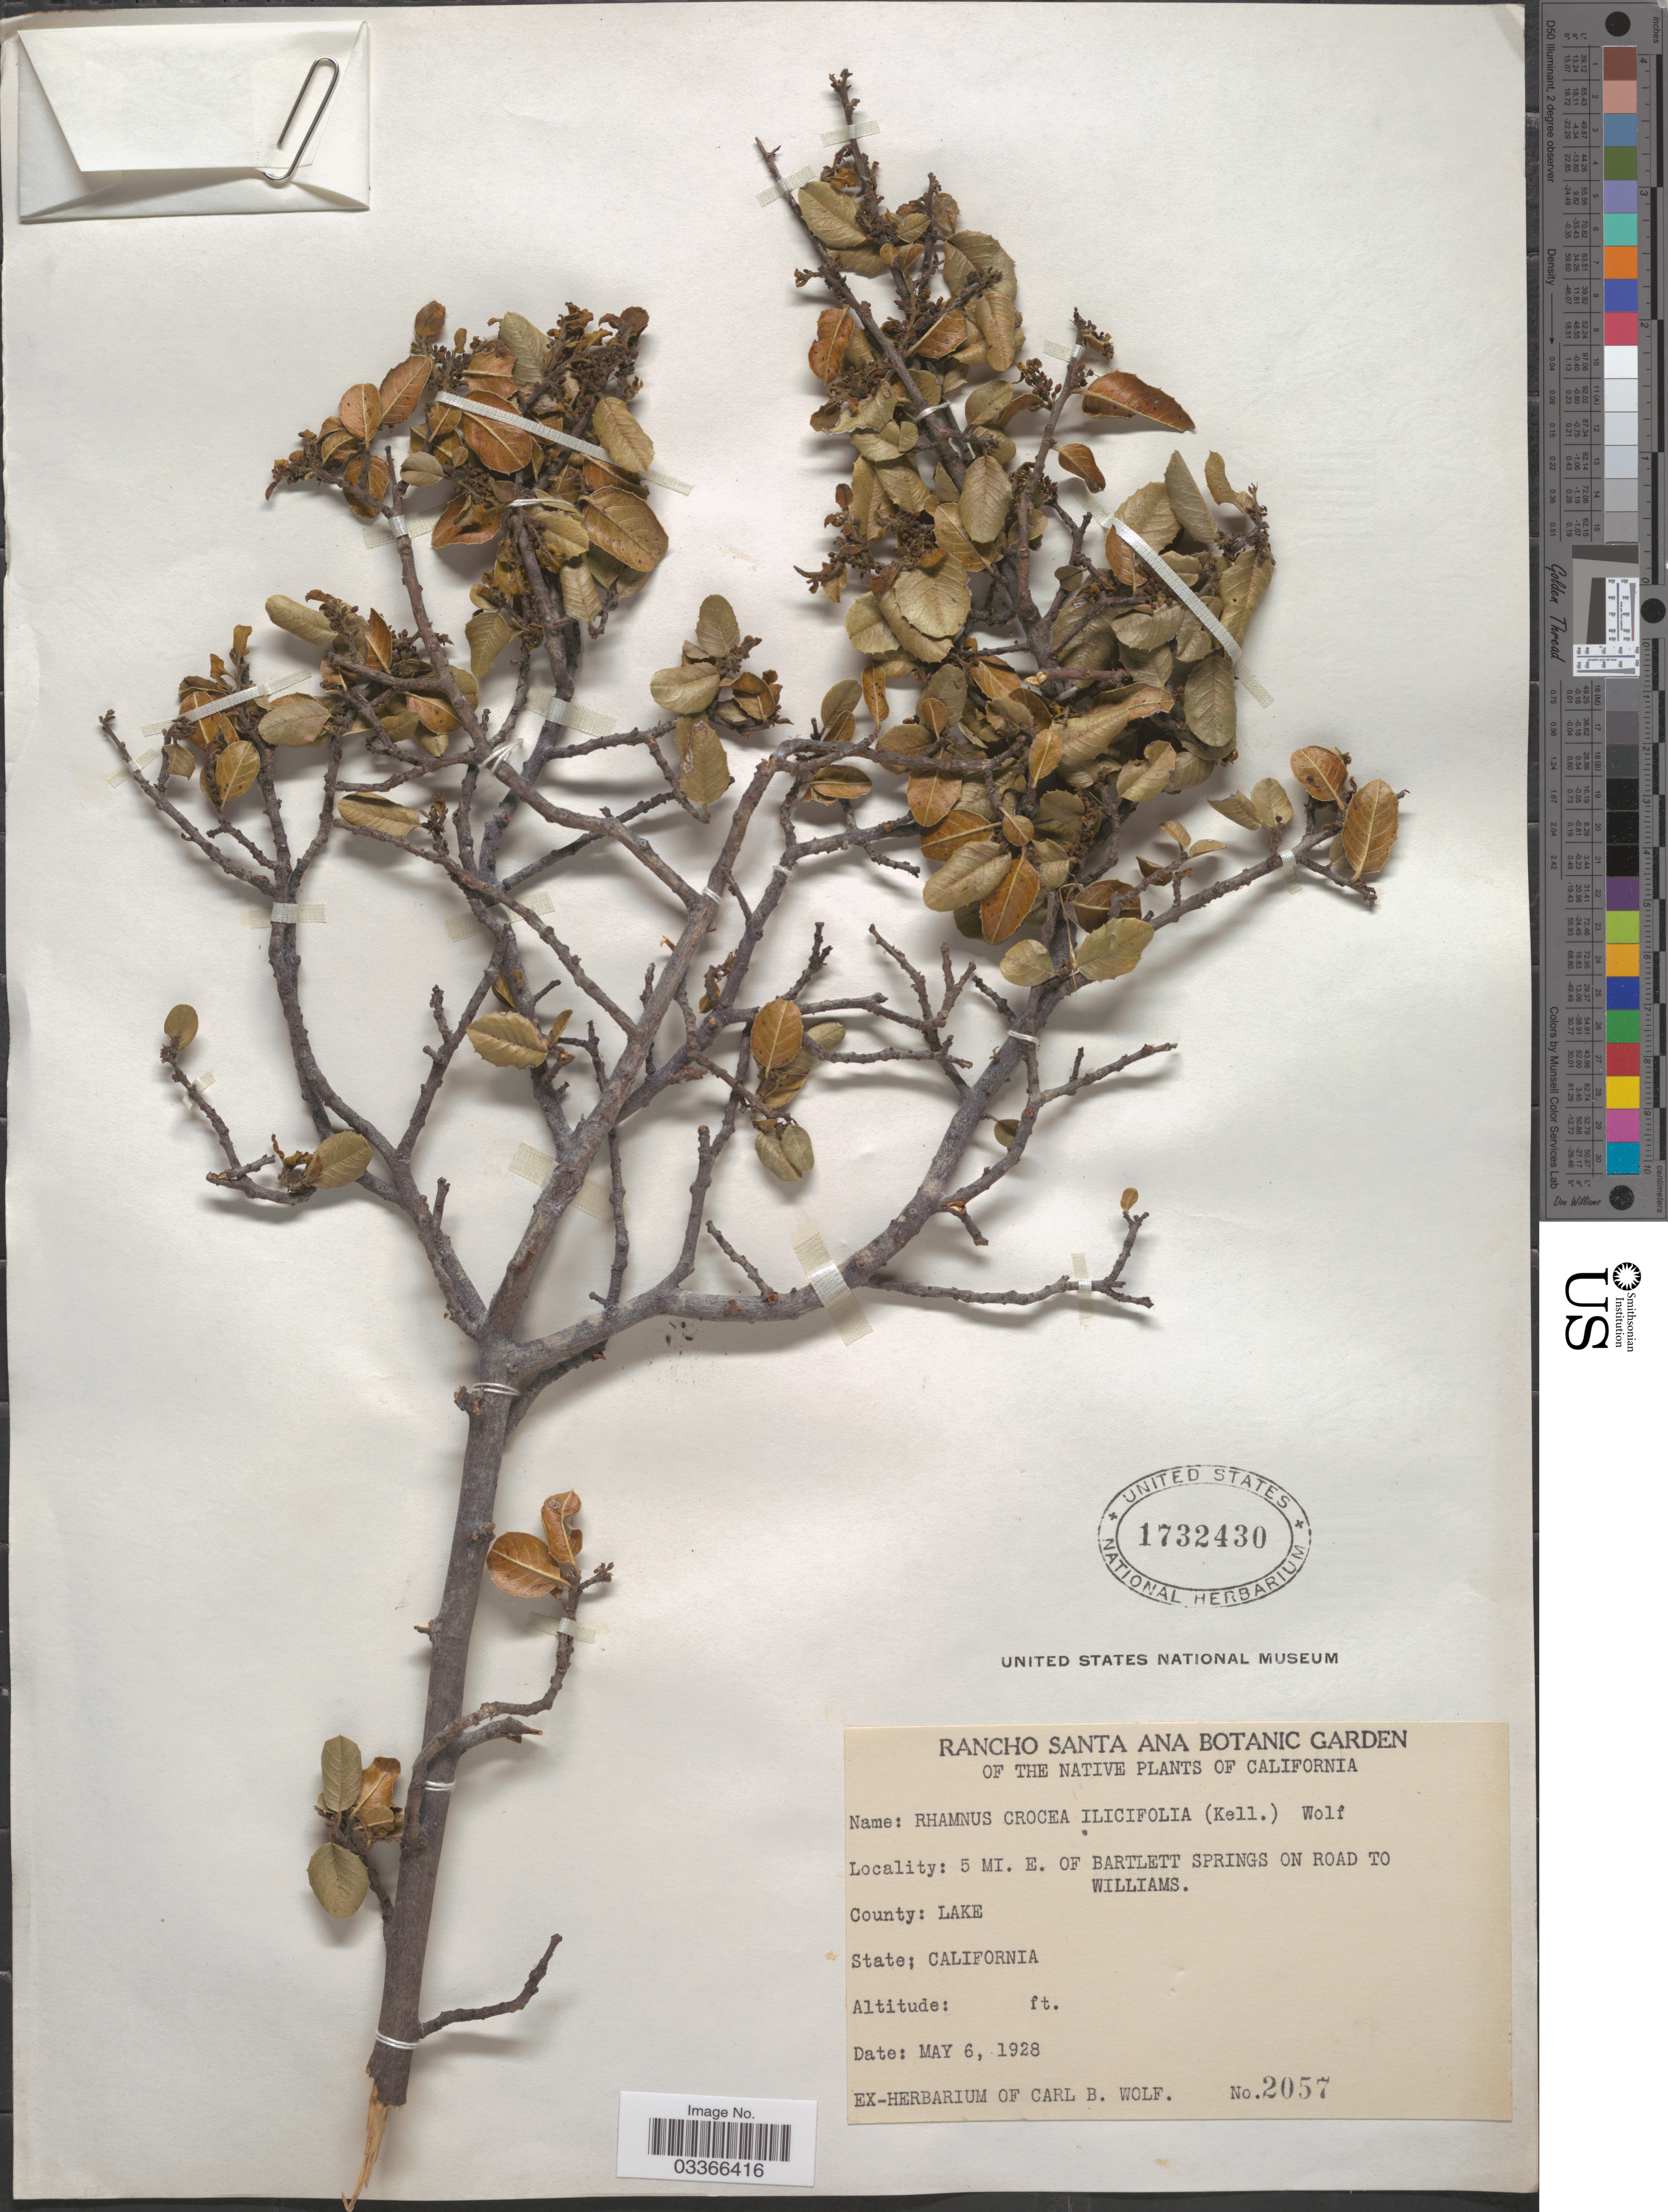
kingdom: Plantae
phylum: Tracheophyta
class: Magnoliopsida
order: Rosales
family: Rhamnaceae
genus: Rhamnus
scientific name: Rhamnus crocea var. ilicifolia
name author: (Kellogg) Greene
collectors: ex herb. Carl B. Wolf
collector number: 2057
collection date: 1928-05-06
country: United States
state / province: California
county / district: Lake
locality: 5 mi. E. of Bartlett Springs on road to Williams. County: Lake.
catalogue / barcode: US 1732430